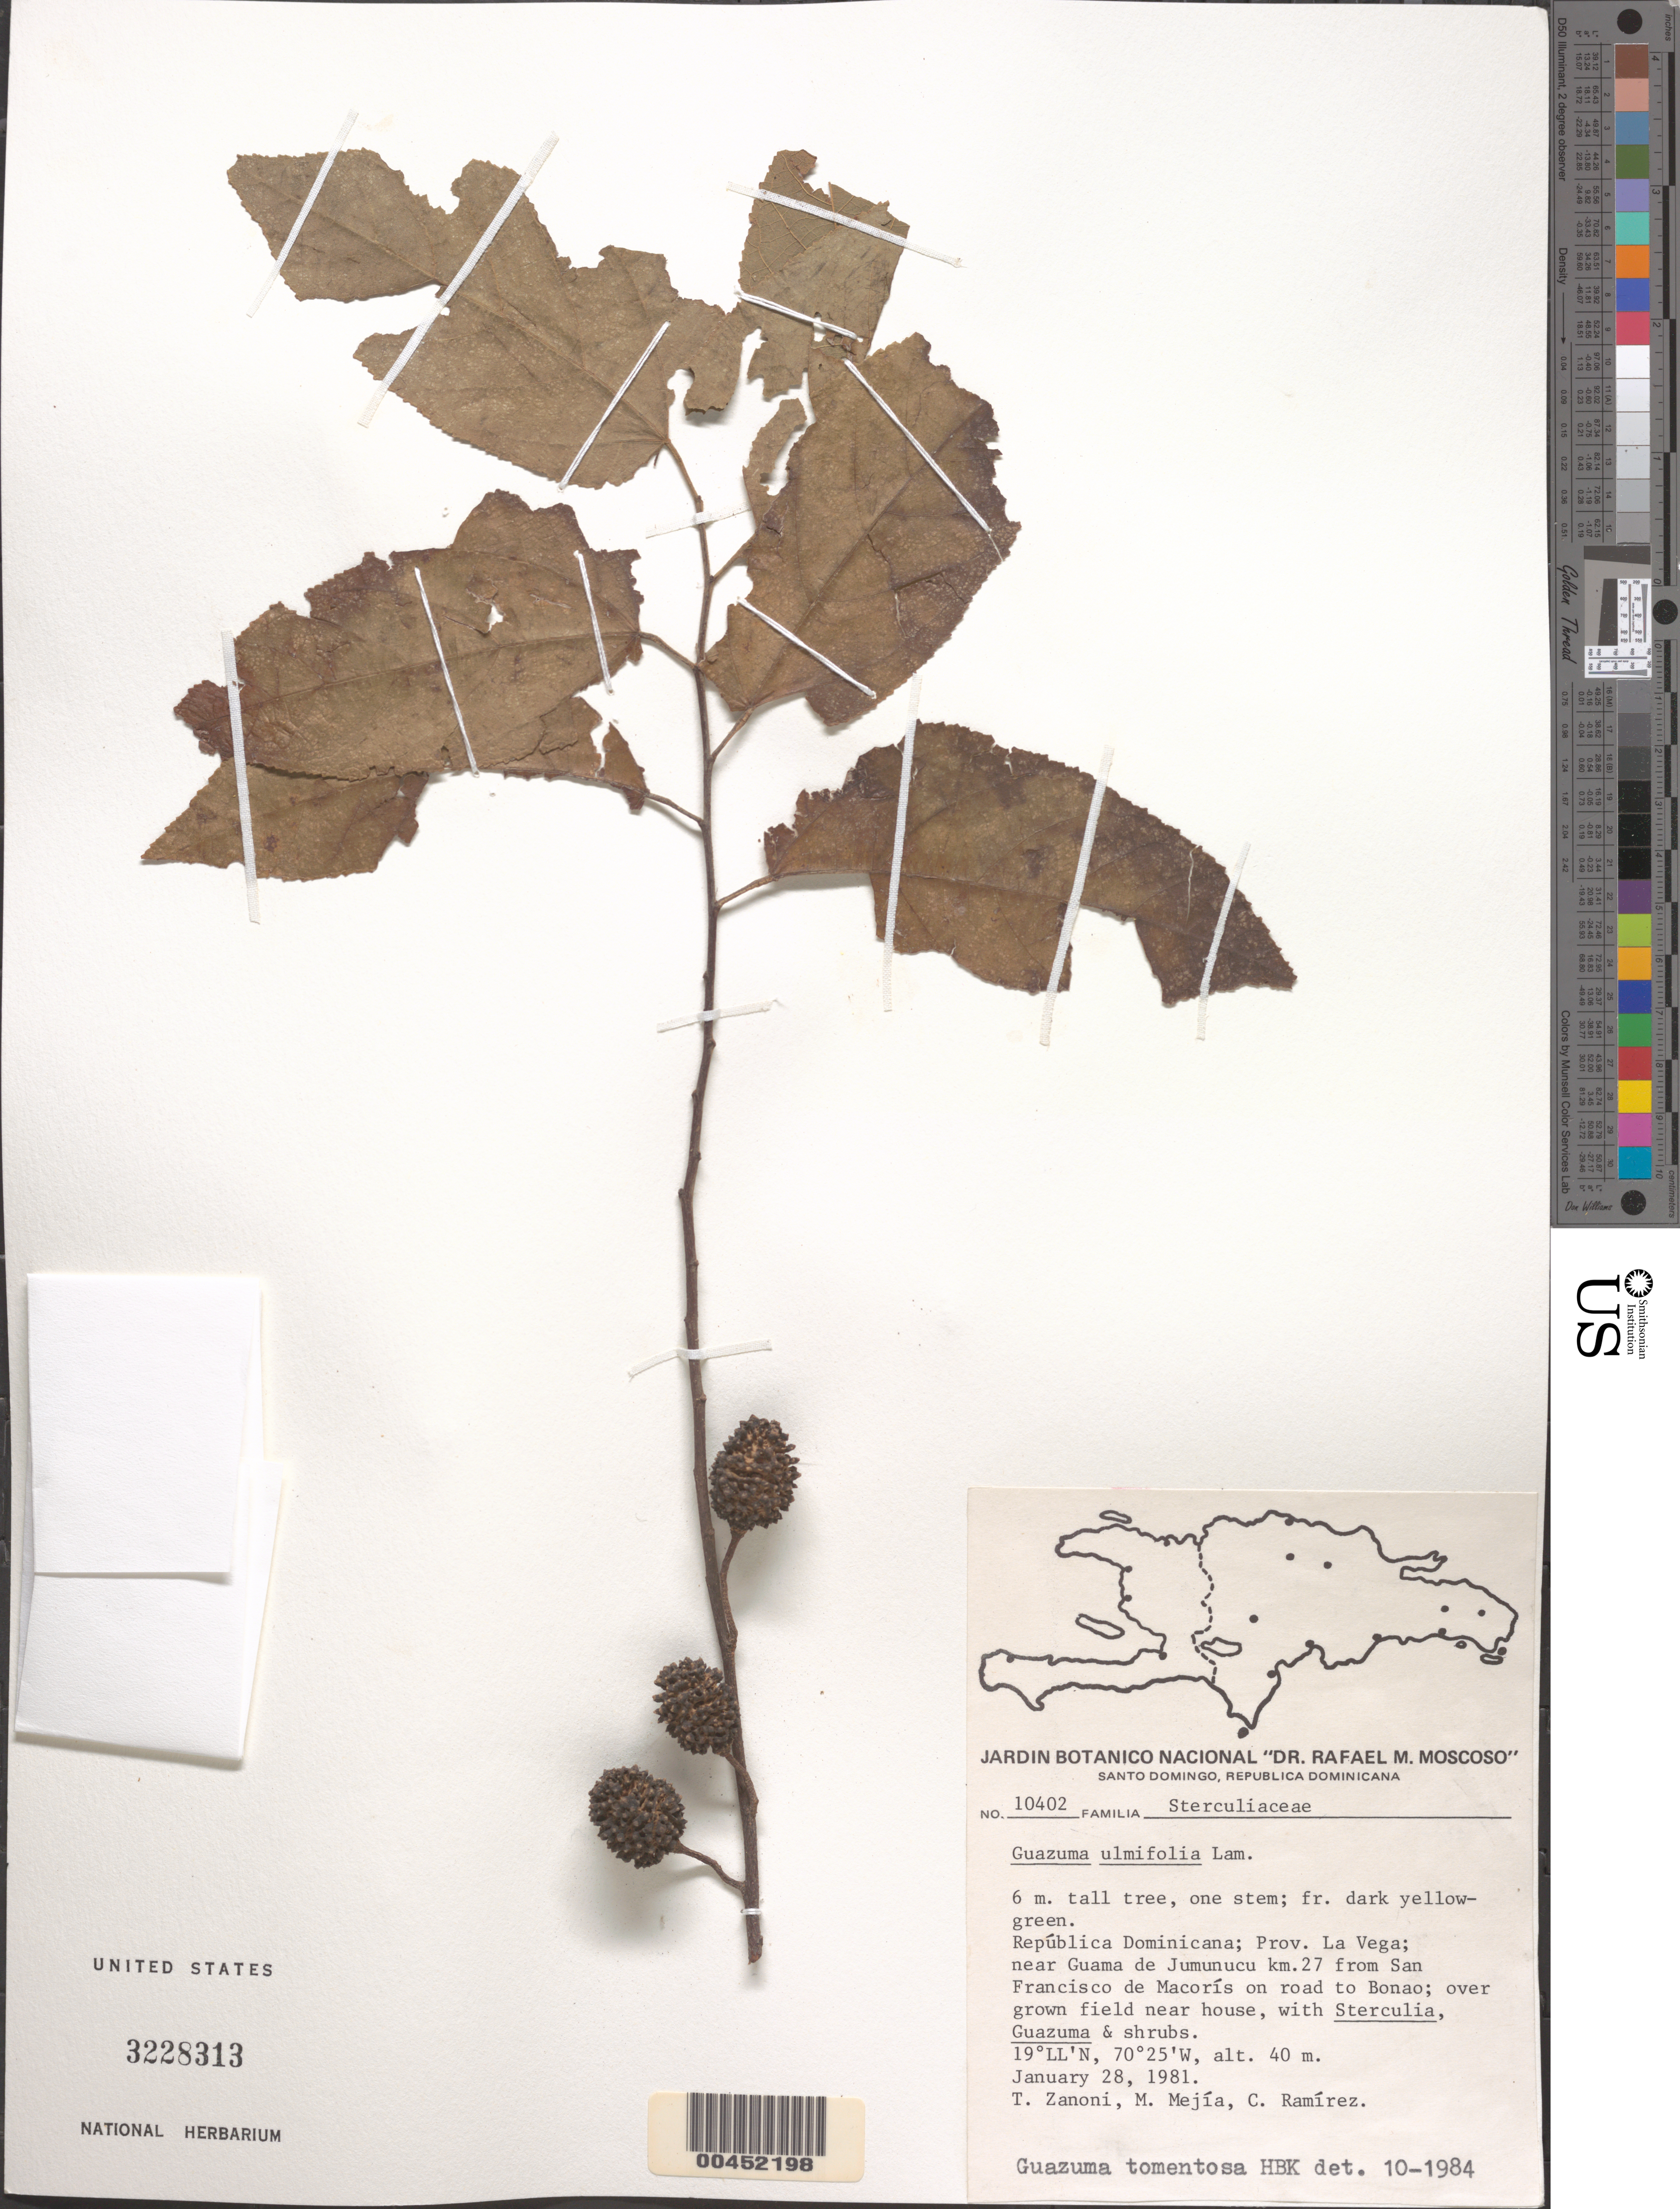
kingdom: Plantae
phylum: Tracheophyta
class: Magnoliopsida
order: Malvales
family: Malvaceae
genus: Guazuma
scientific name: Guazuma ulmifolia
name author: Lam.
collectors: T. A. Zanoni, M. M. Mejía & C. Ramírez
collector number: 10402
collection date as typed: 28 Jan 1981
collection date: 1981-01-28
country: Dominican Republic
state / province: La Vega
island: Hispaniola Island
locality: Near Guama de Jumunucu km 27 from San Francisco de Macorís on road to Bonao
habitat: Over grown field near house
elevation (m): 40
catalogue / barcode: US 3228313